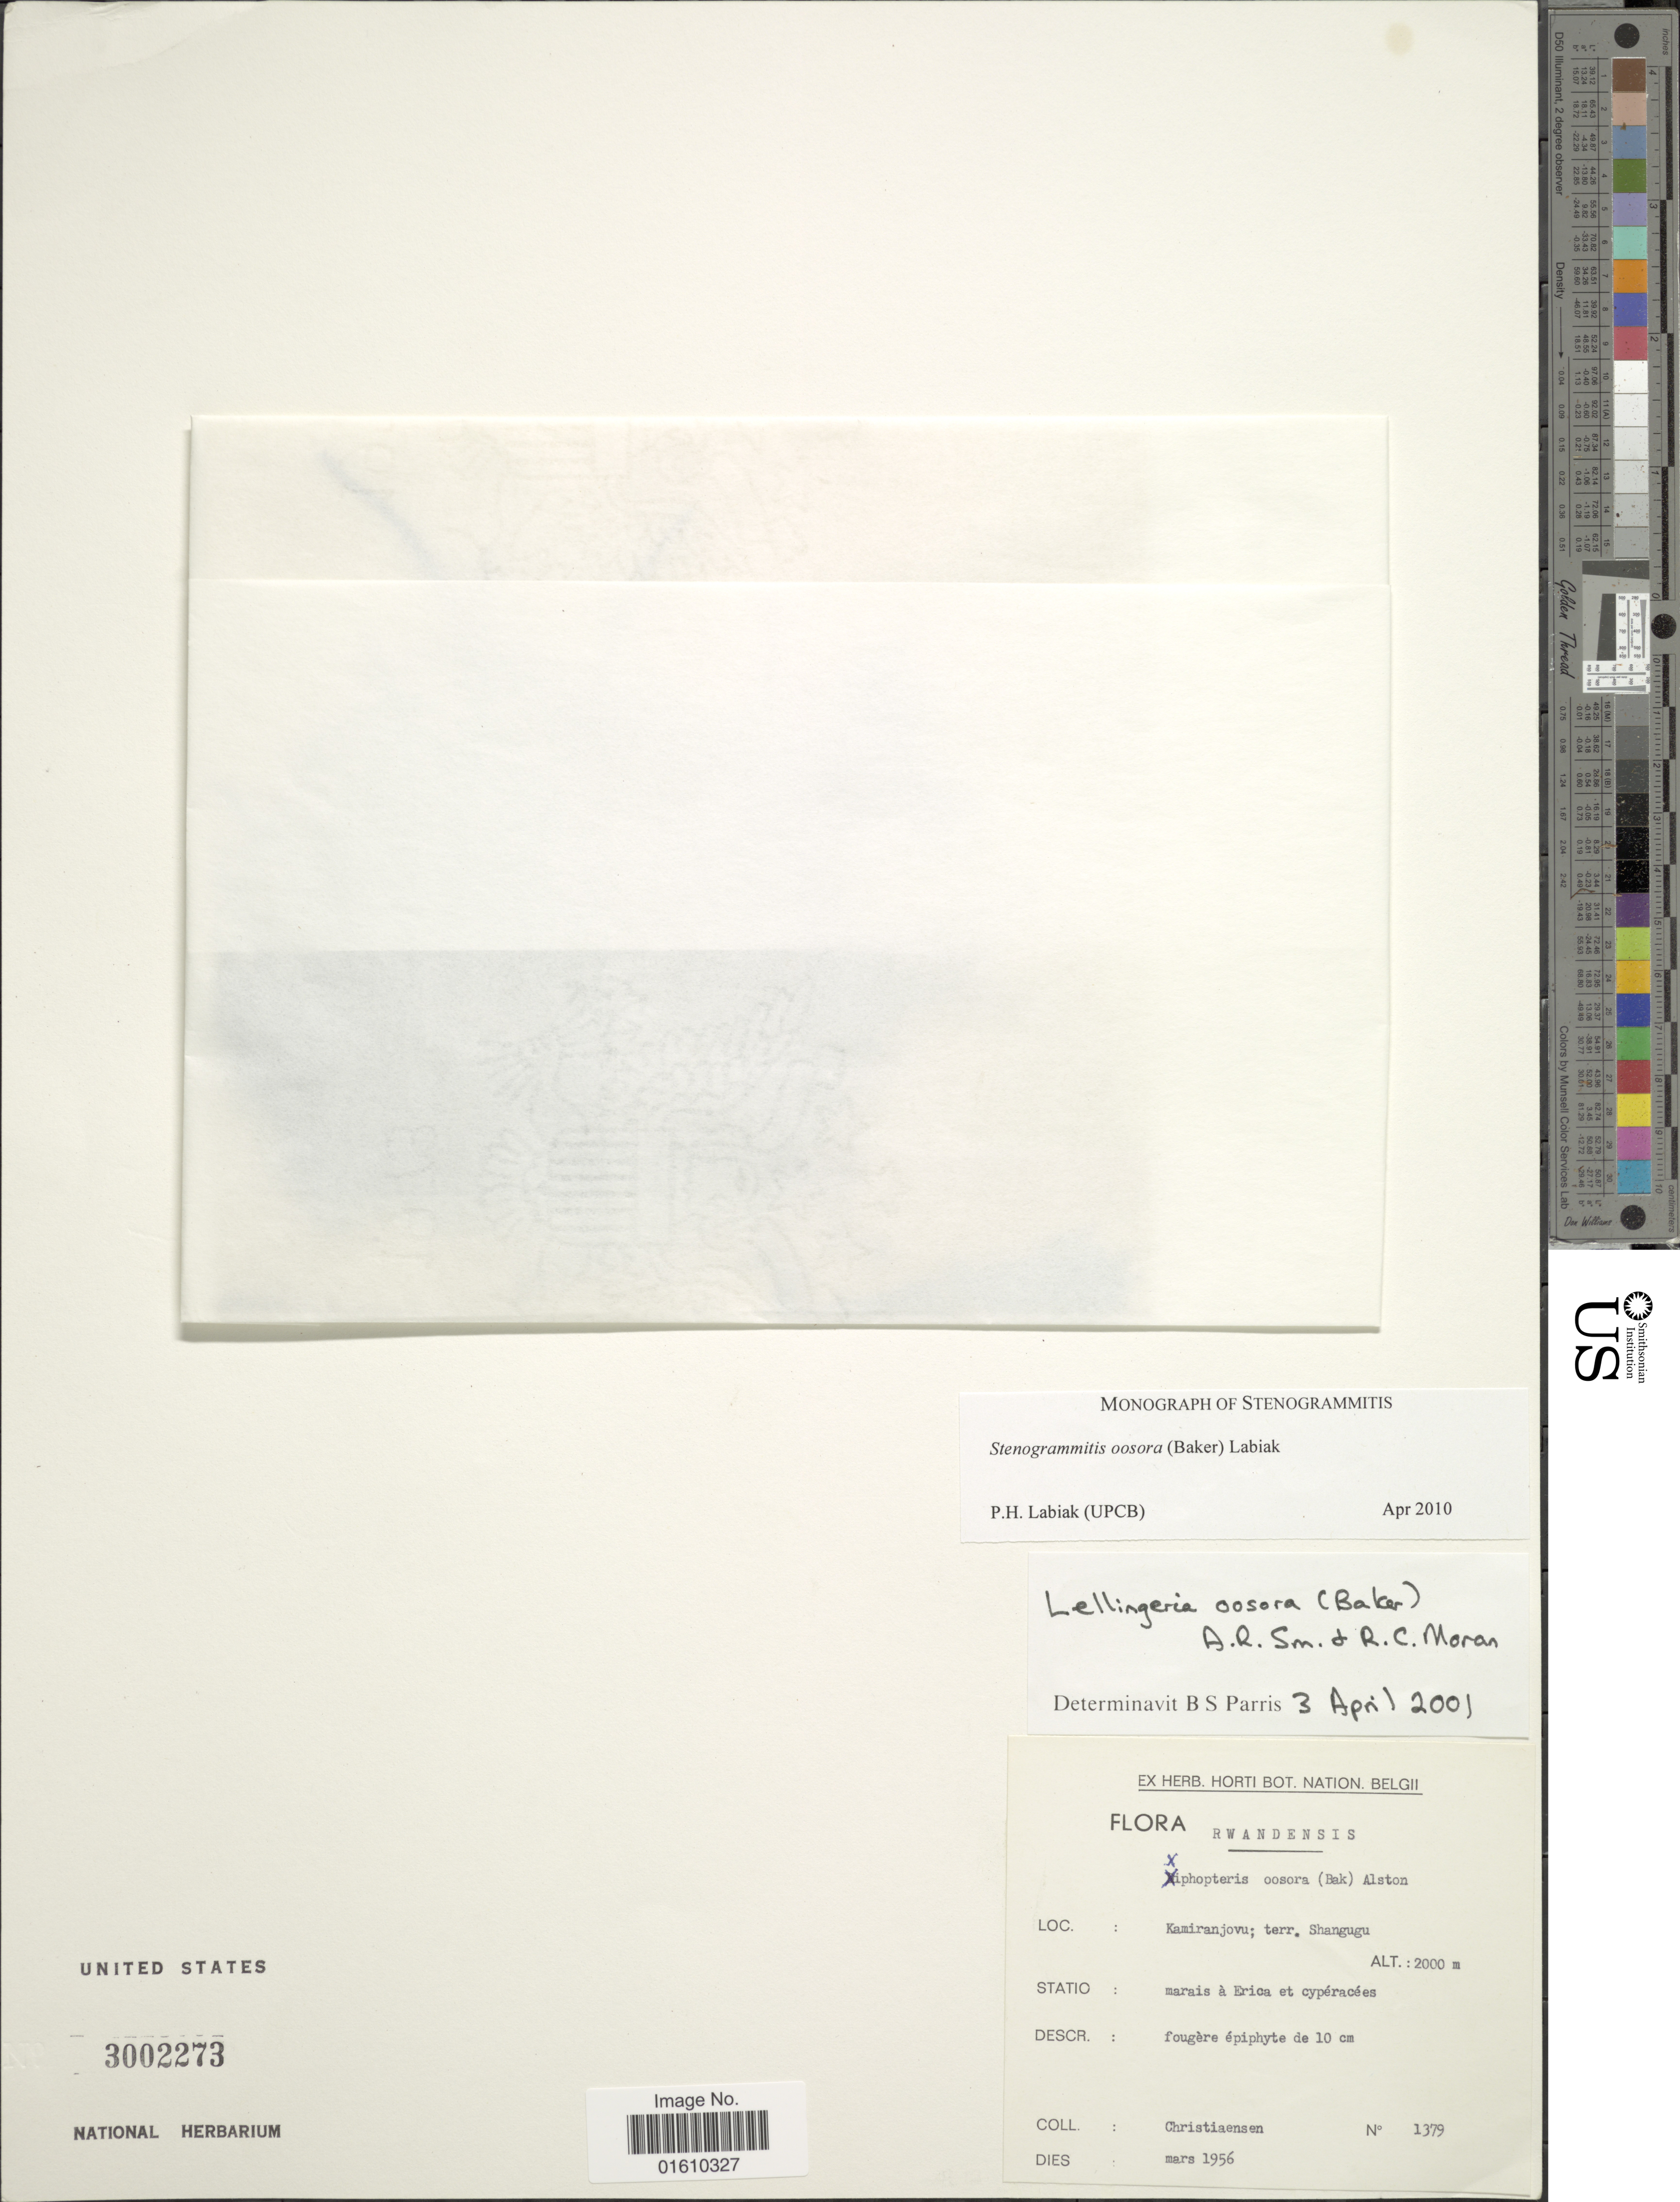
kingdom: Plantae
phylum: Tracheophyta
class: Polypodiopsida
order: Polypodiales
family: Polypodiaceae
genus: Stenogrammitis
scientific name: Stenogrammitis oosora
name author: (Baker) Labiak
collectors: R. Christiaensen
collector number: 1379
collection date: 1956-03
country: Rwanda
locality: Kamiranjovu; terr. Shangugu, marais á Erica et cypéracées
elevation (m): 2000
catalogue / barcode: US 3002273